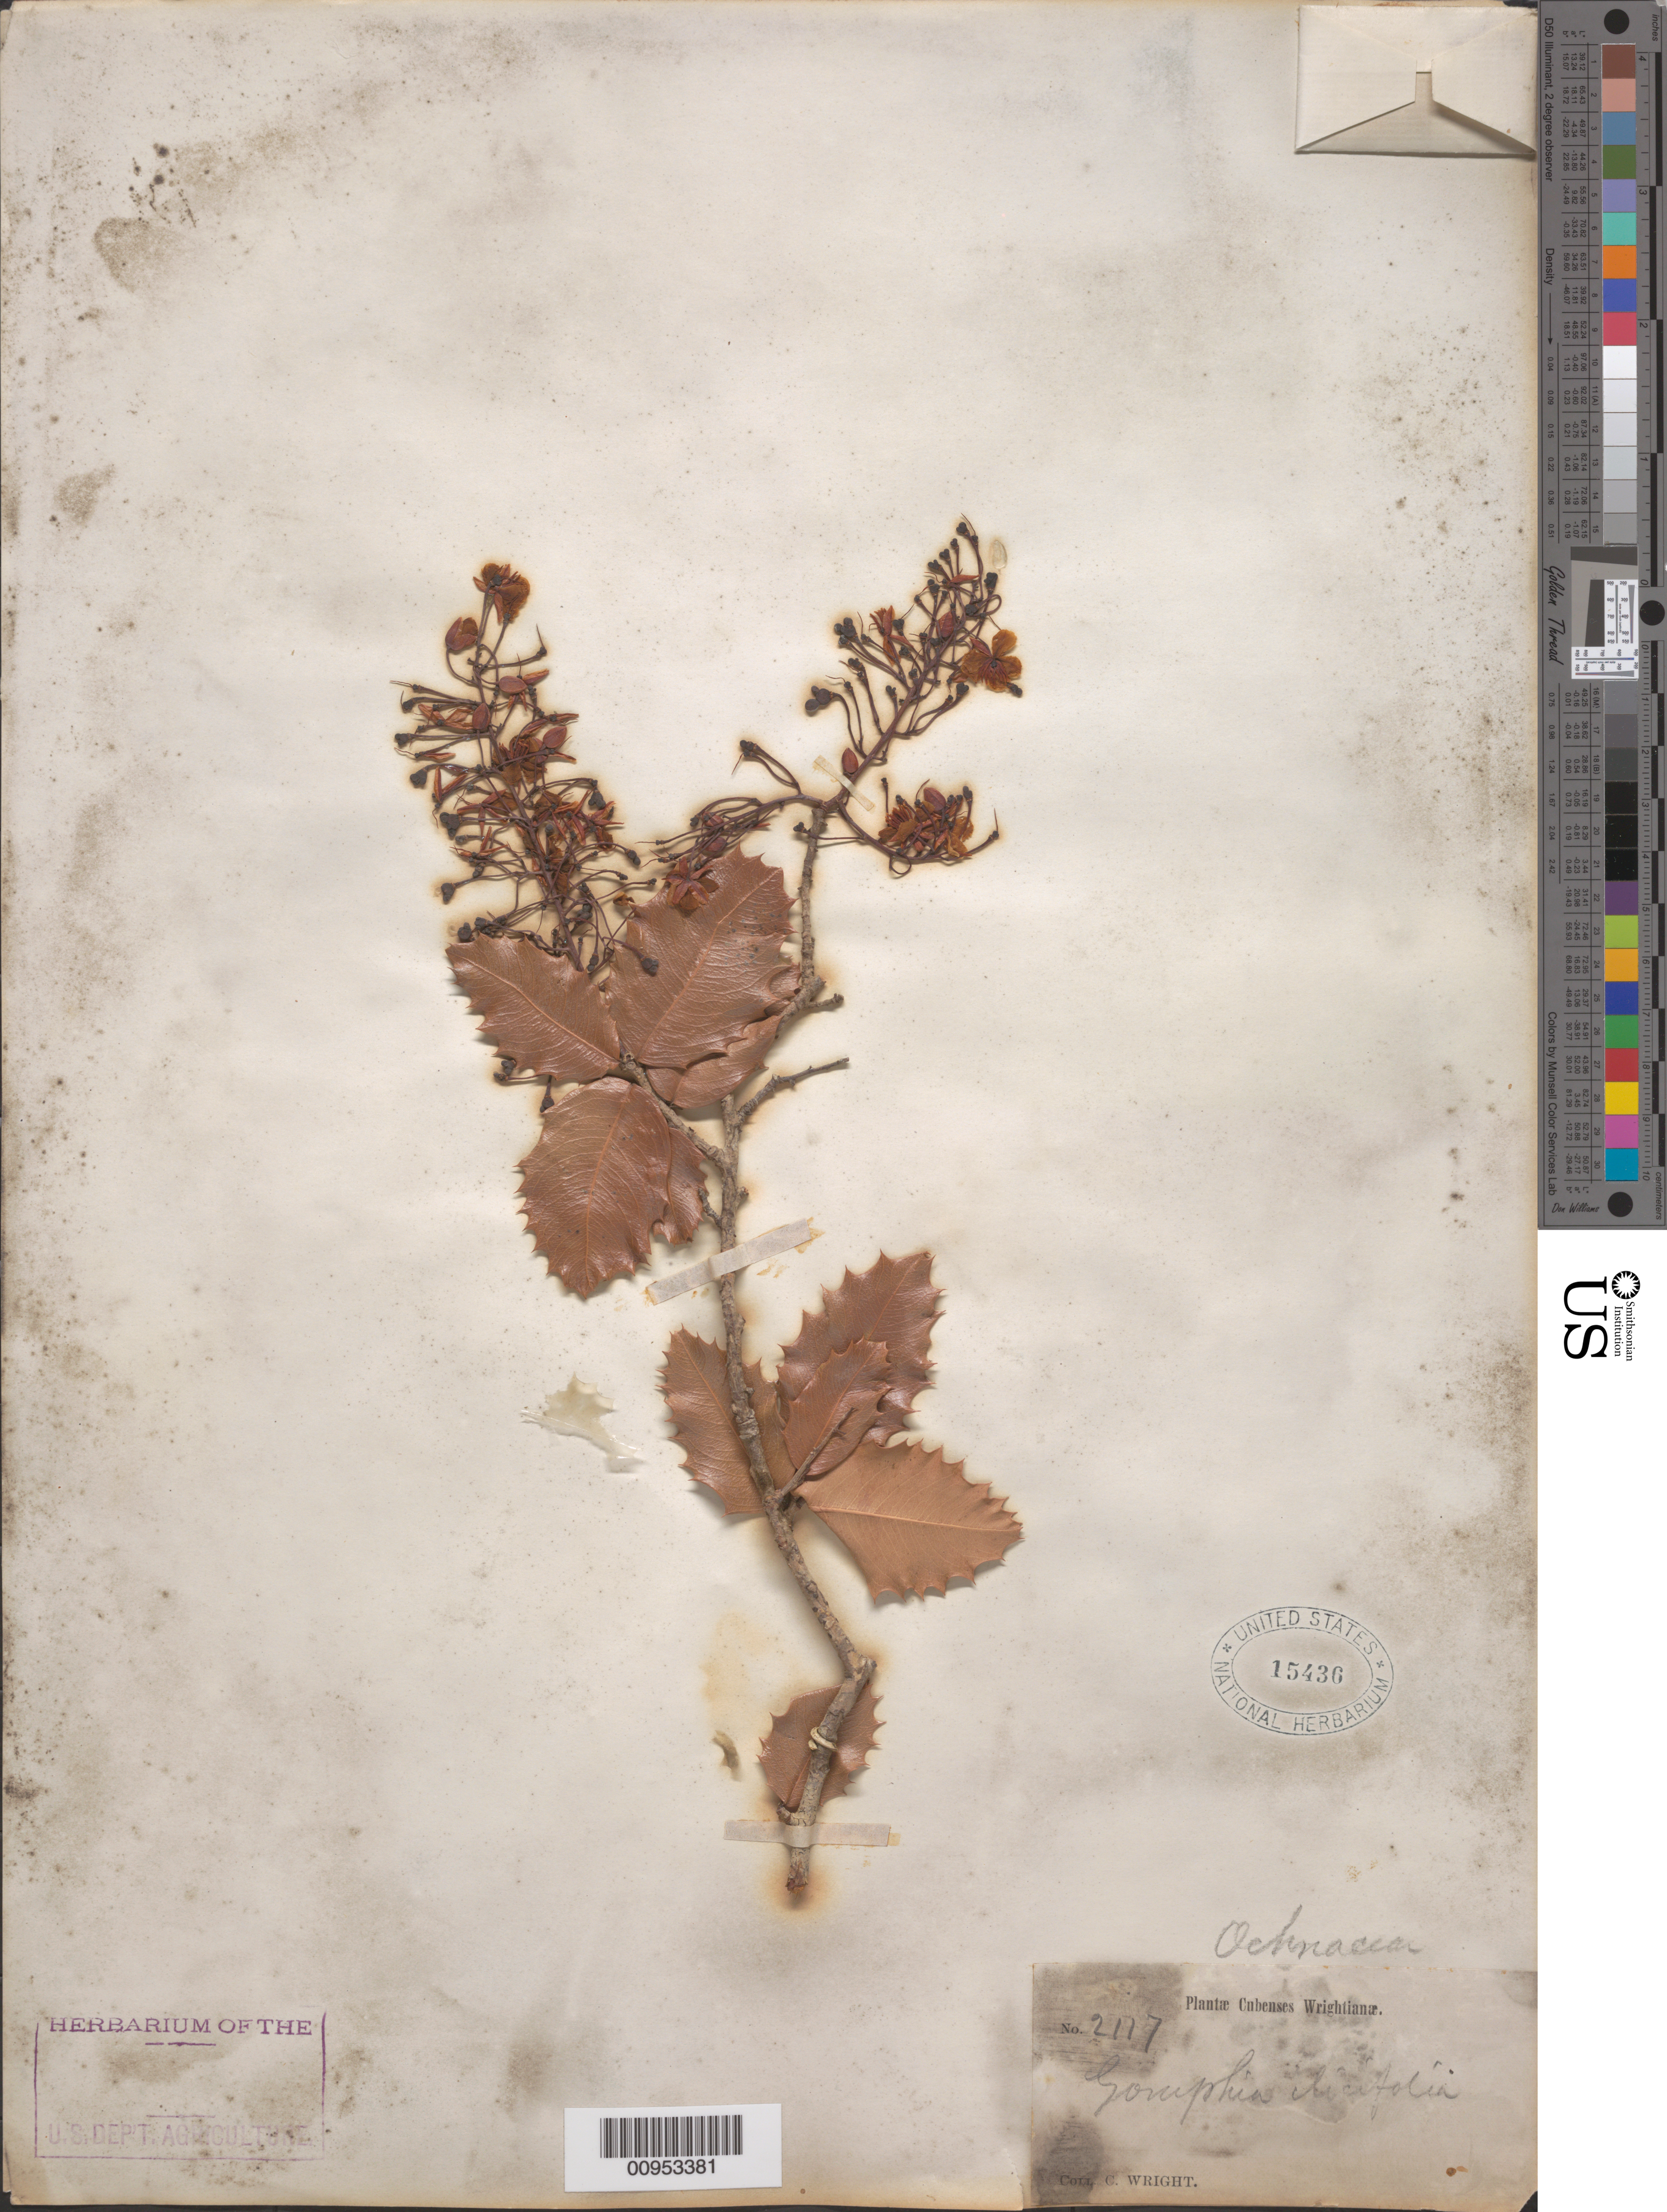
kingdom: Plantae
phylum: Tracheophyta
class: Magnoliopsida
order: Malpighiales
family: Ochnaceae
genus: Ouratea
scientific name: Ouratea ilicifolia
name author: (DC.) Baill.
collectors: C. Wright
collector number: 2177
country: Cuba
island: Cuba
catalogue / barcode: US 15436